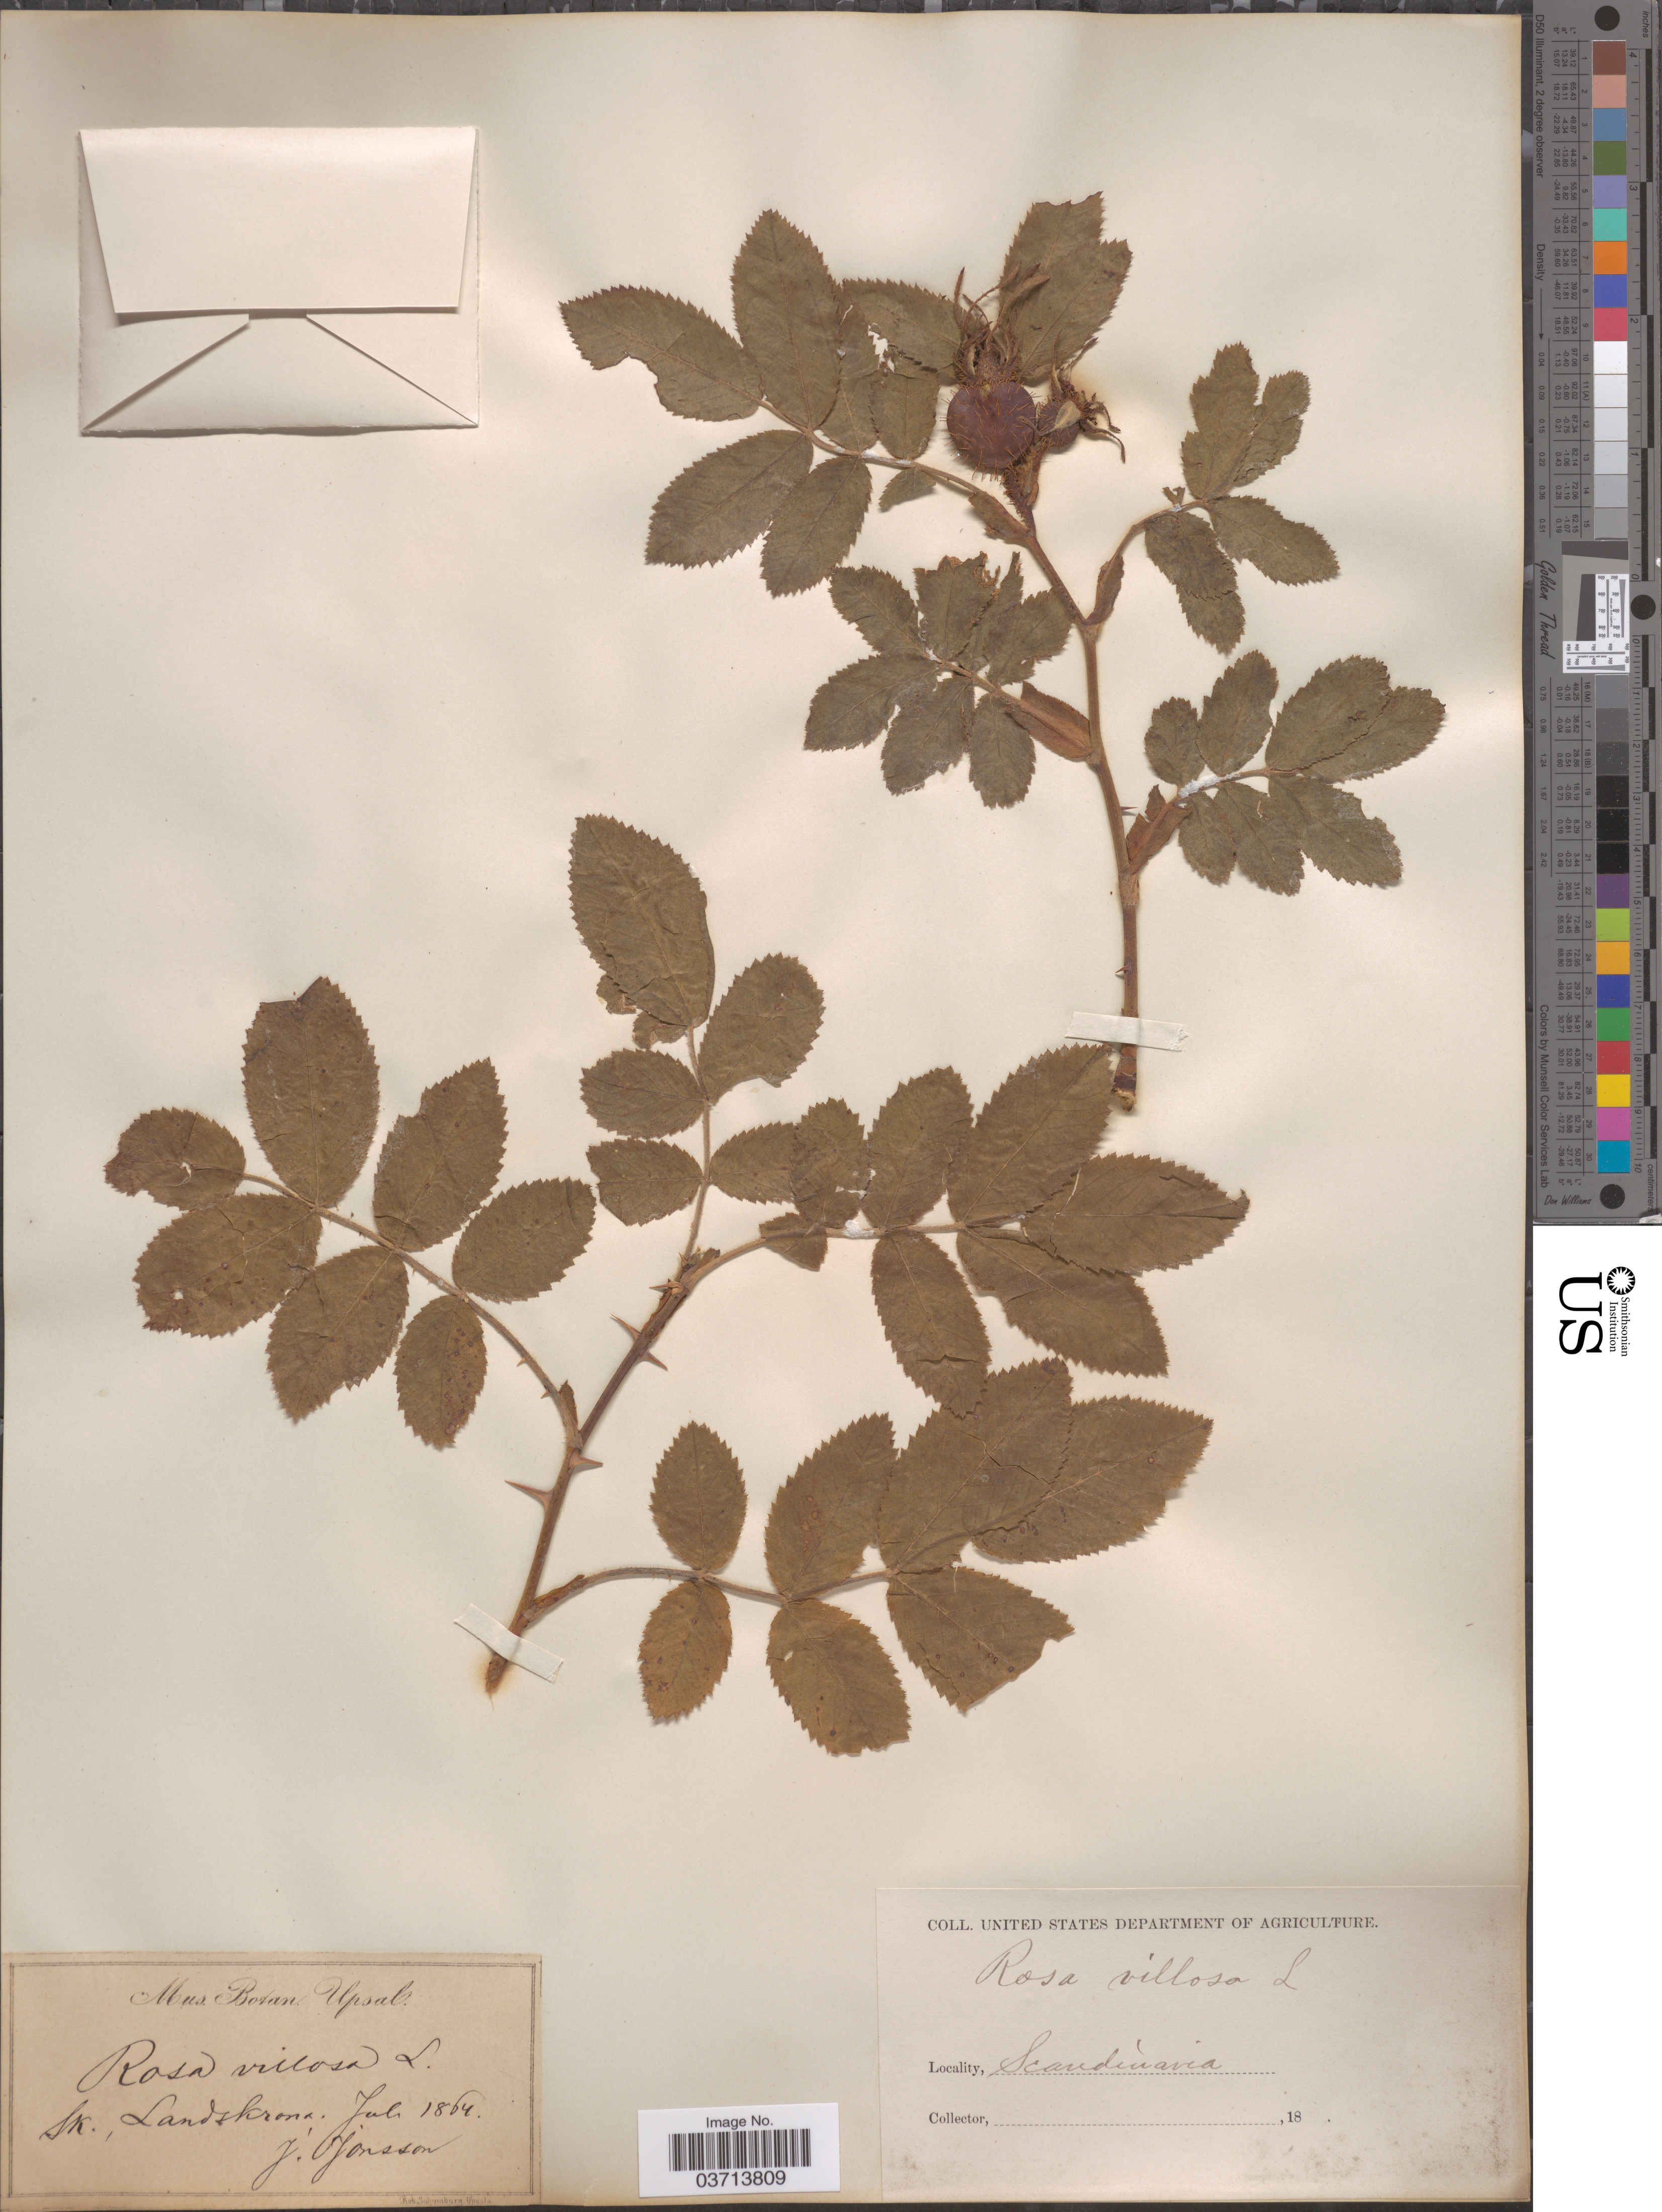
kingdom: Plantae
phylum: Tracheophyta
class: Magnoliopsida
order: Rosales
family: Rosaceae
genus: Rosa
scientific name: Rosa villosa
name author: L.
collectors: J. Jonsson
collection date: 1864-07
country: Sweden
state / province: Skåne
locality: Sk., Landskrona. Scandinavia.